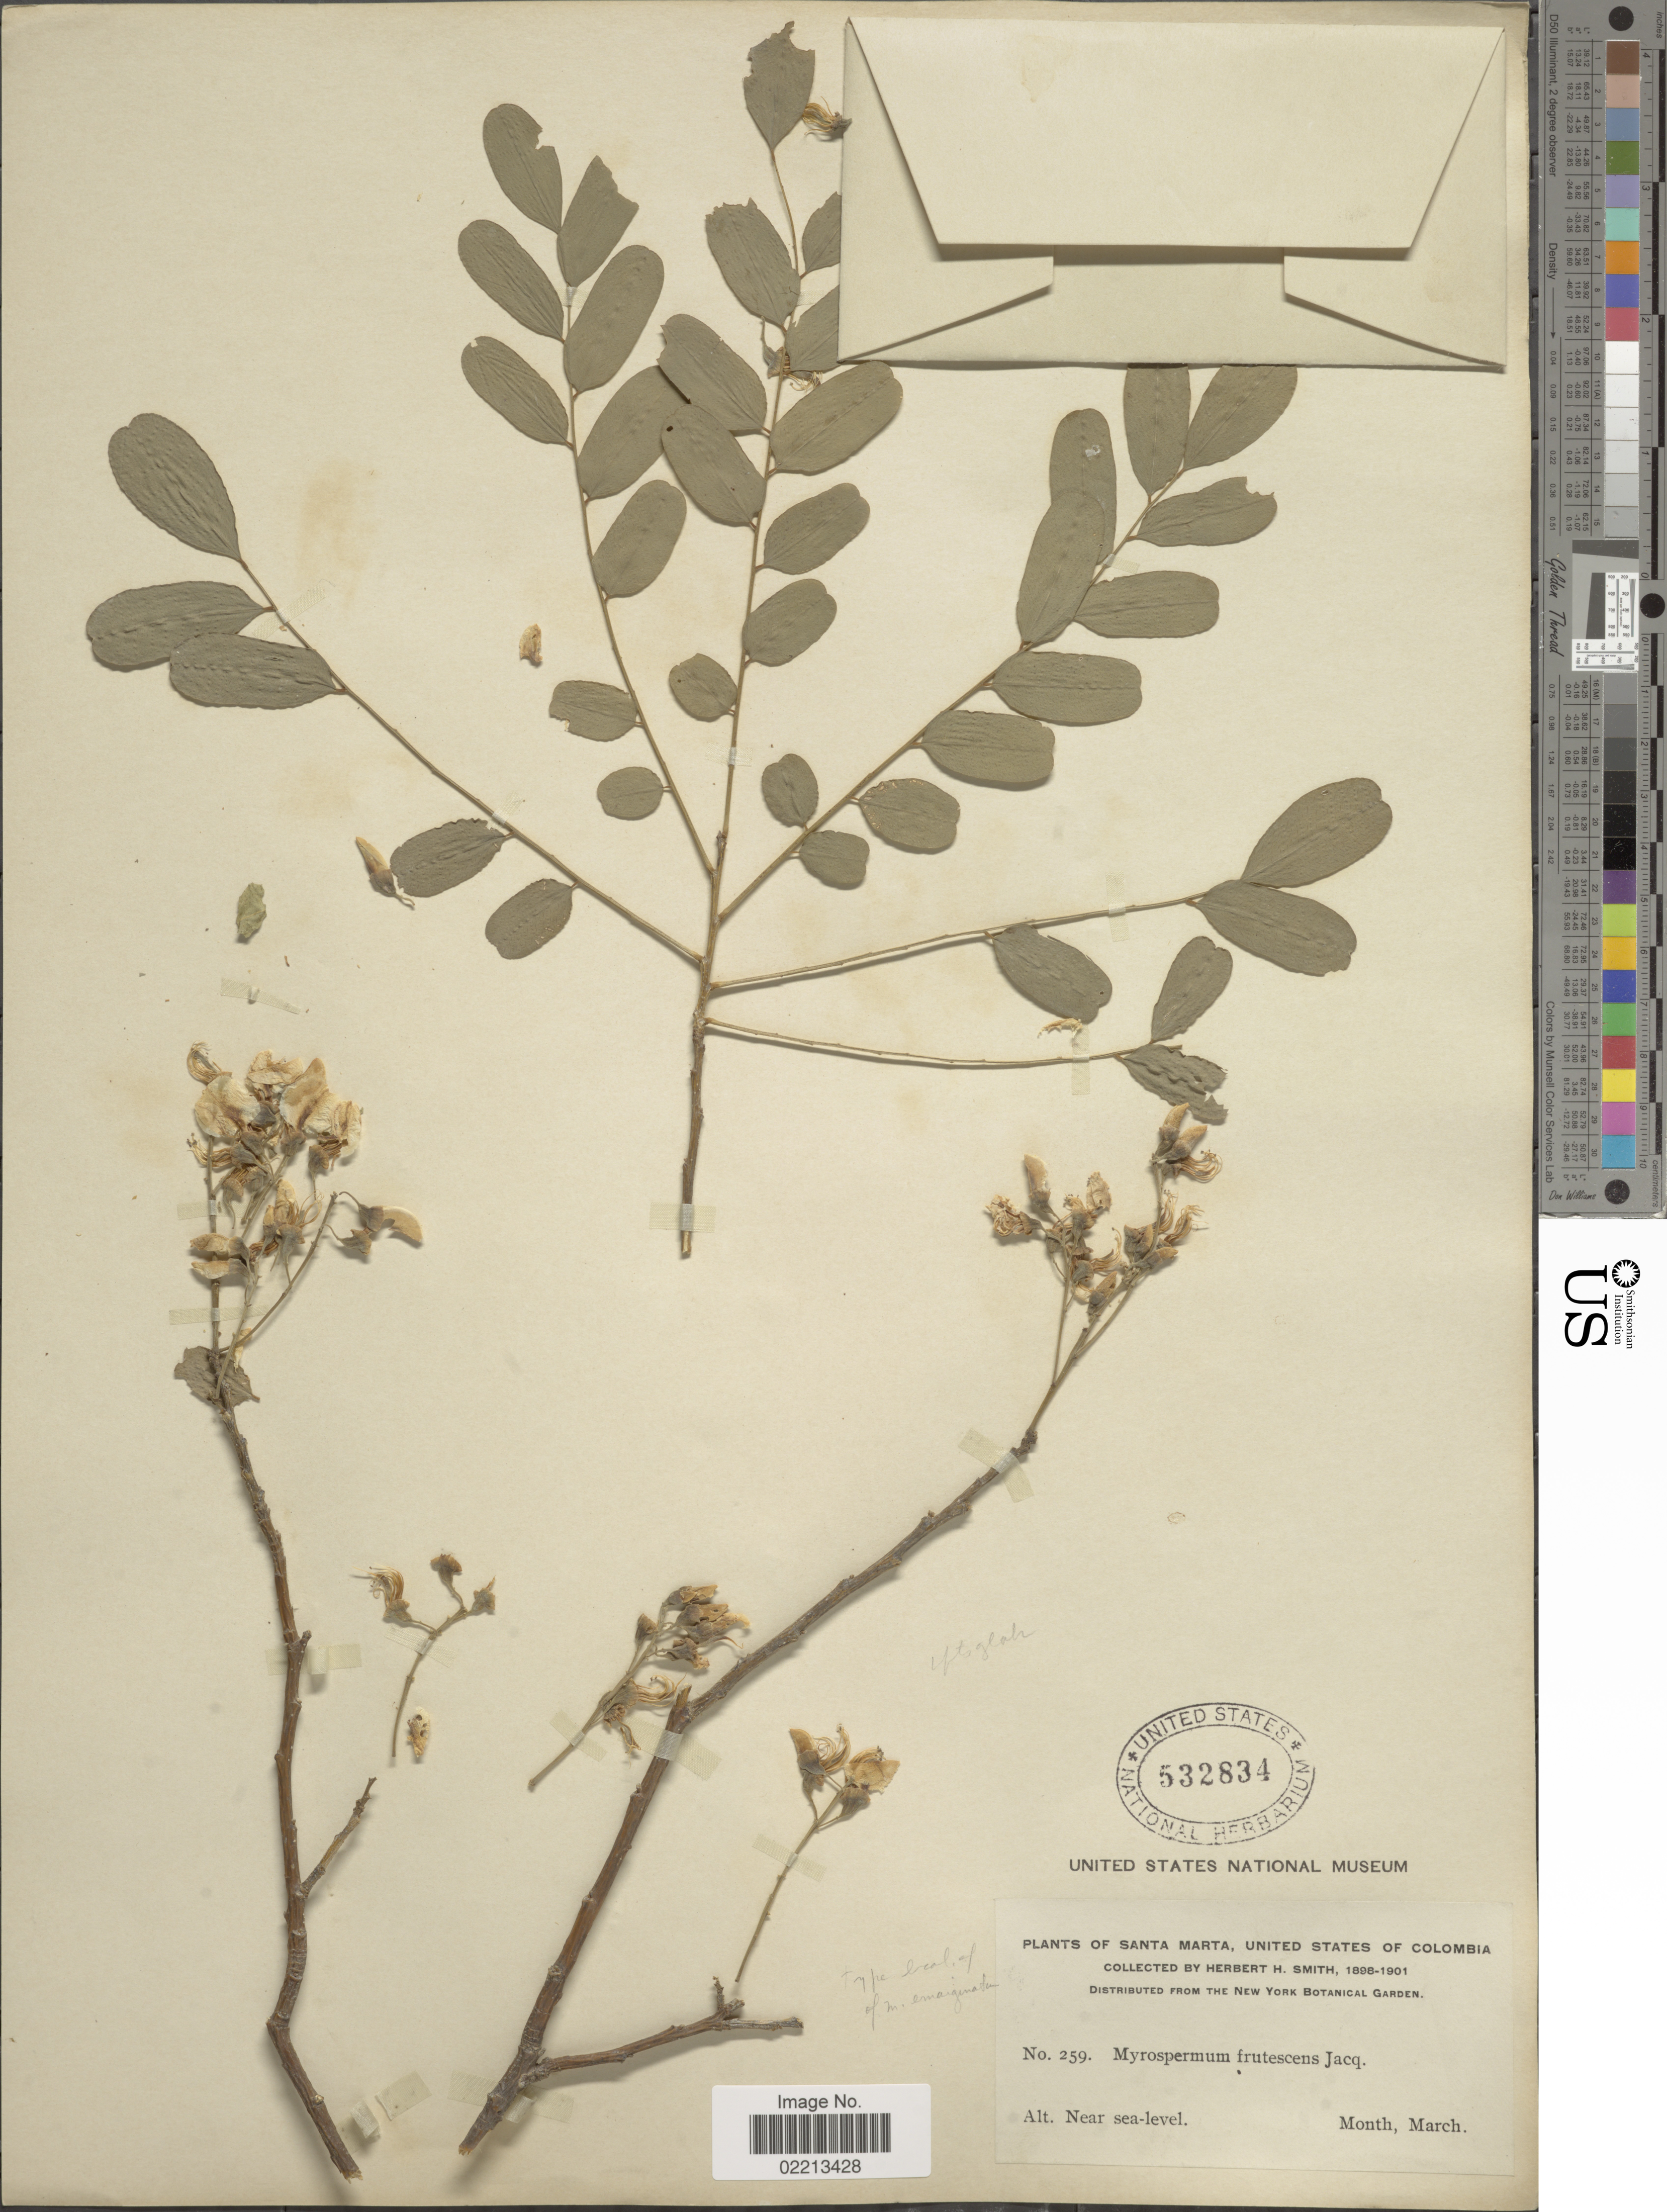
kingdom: Plantae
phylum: Tracheophyta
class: Magnoliopsida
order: Fabales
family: Fabaceae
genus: Myrospermum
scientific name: Myrospermum frutescens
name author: Jacq.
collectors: Herbert H. Smith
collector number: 259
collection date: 1898-03/1901-03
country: Colombia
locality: Santa Marta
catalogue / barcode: US 532834